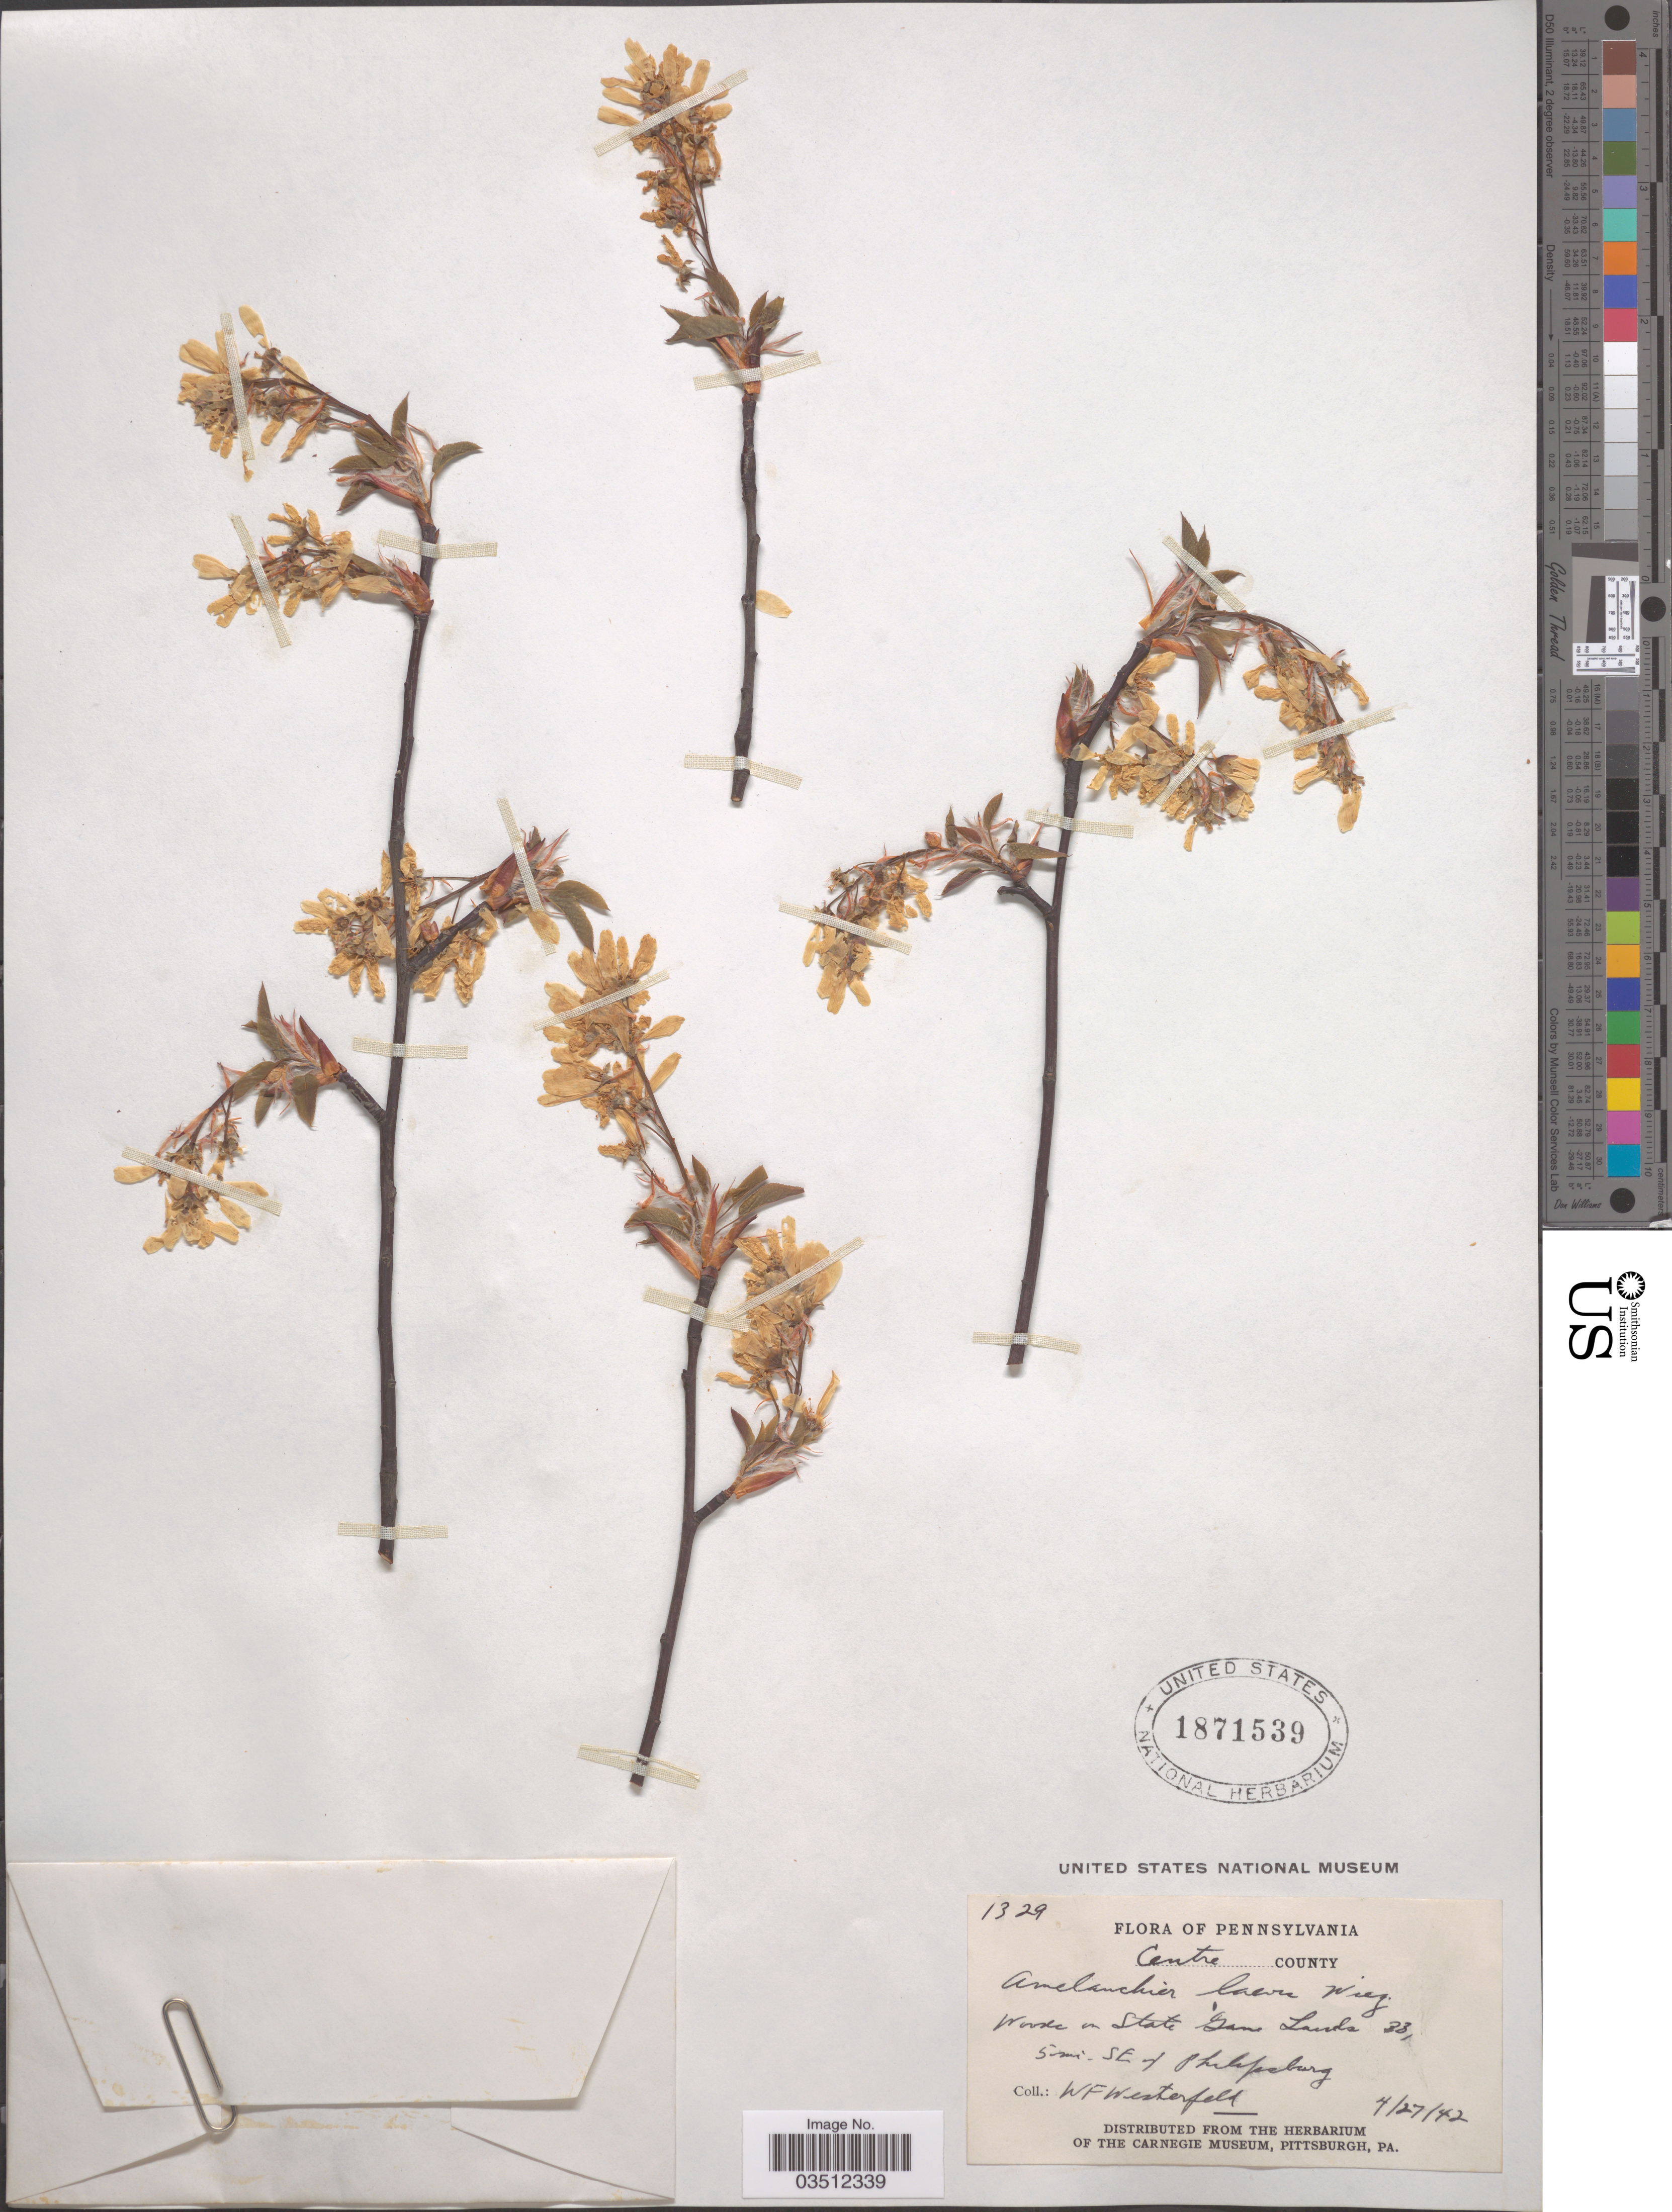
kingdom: Plantae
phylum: Tracheophyta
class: Magnoliopsida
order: Rosales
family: Rosaceae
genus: Amelanchier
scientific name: Amelanchier laevis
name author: Wiegand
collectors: W. Westerfeld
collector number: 1329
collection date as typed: Transcribed d/m/y: 27/4/42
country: United States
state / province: Pennsylvania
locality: Centre County. Woods in State Game Lands 23, 5 mi. SE of Philipsburg.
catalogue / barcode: US 1871539